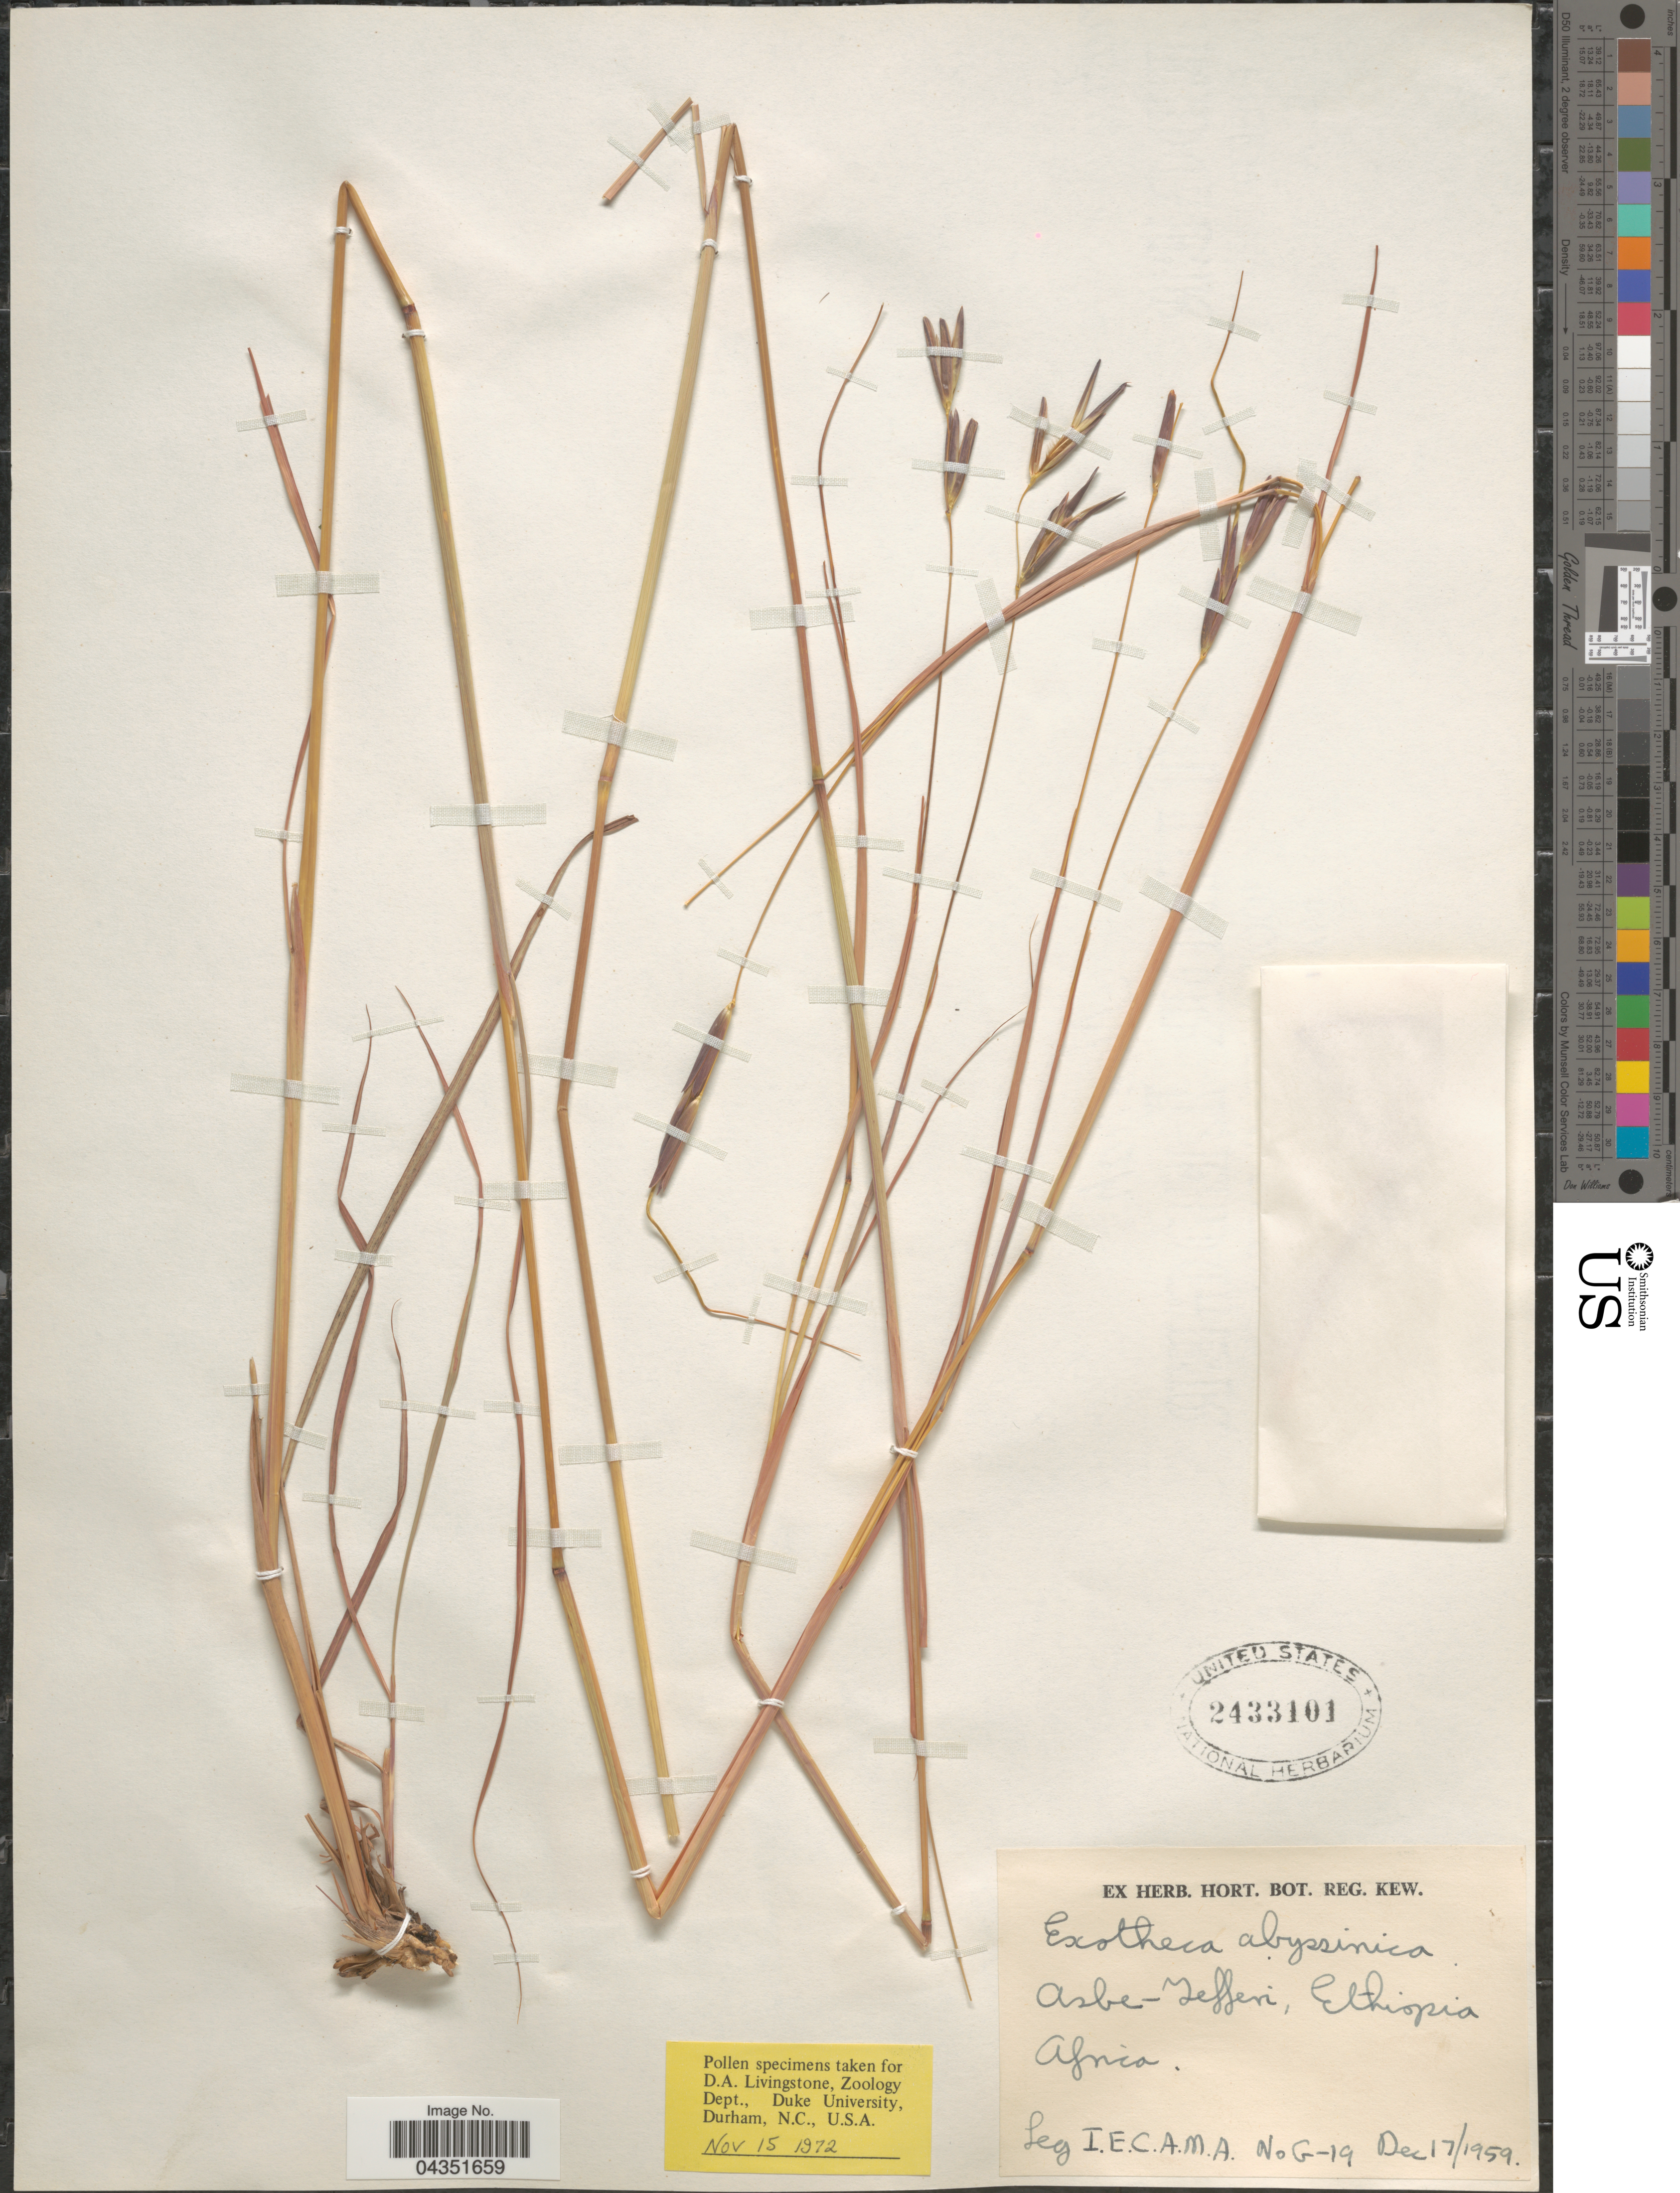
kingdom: Plantae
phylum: Tracheophyta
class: Liliopsida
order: Poales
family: Poaceae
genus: Exotheca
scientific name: Exotheca abyssinica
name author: (Hochst. ex A. Rich.) Andersson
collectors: I. E. C. A. M. A.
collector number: G-19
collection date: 1959-12-17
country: Ethiopia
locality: Asbe-Jefferi.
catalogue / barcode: US 2433101